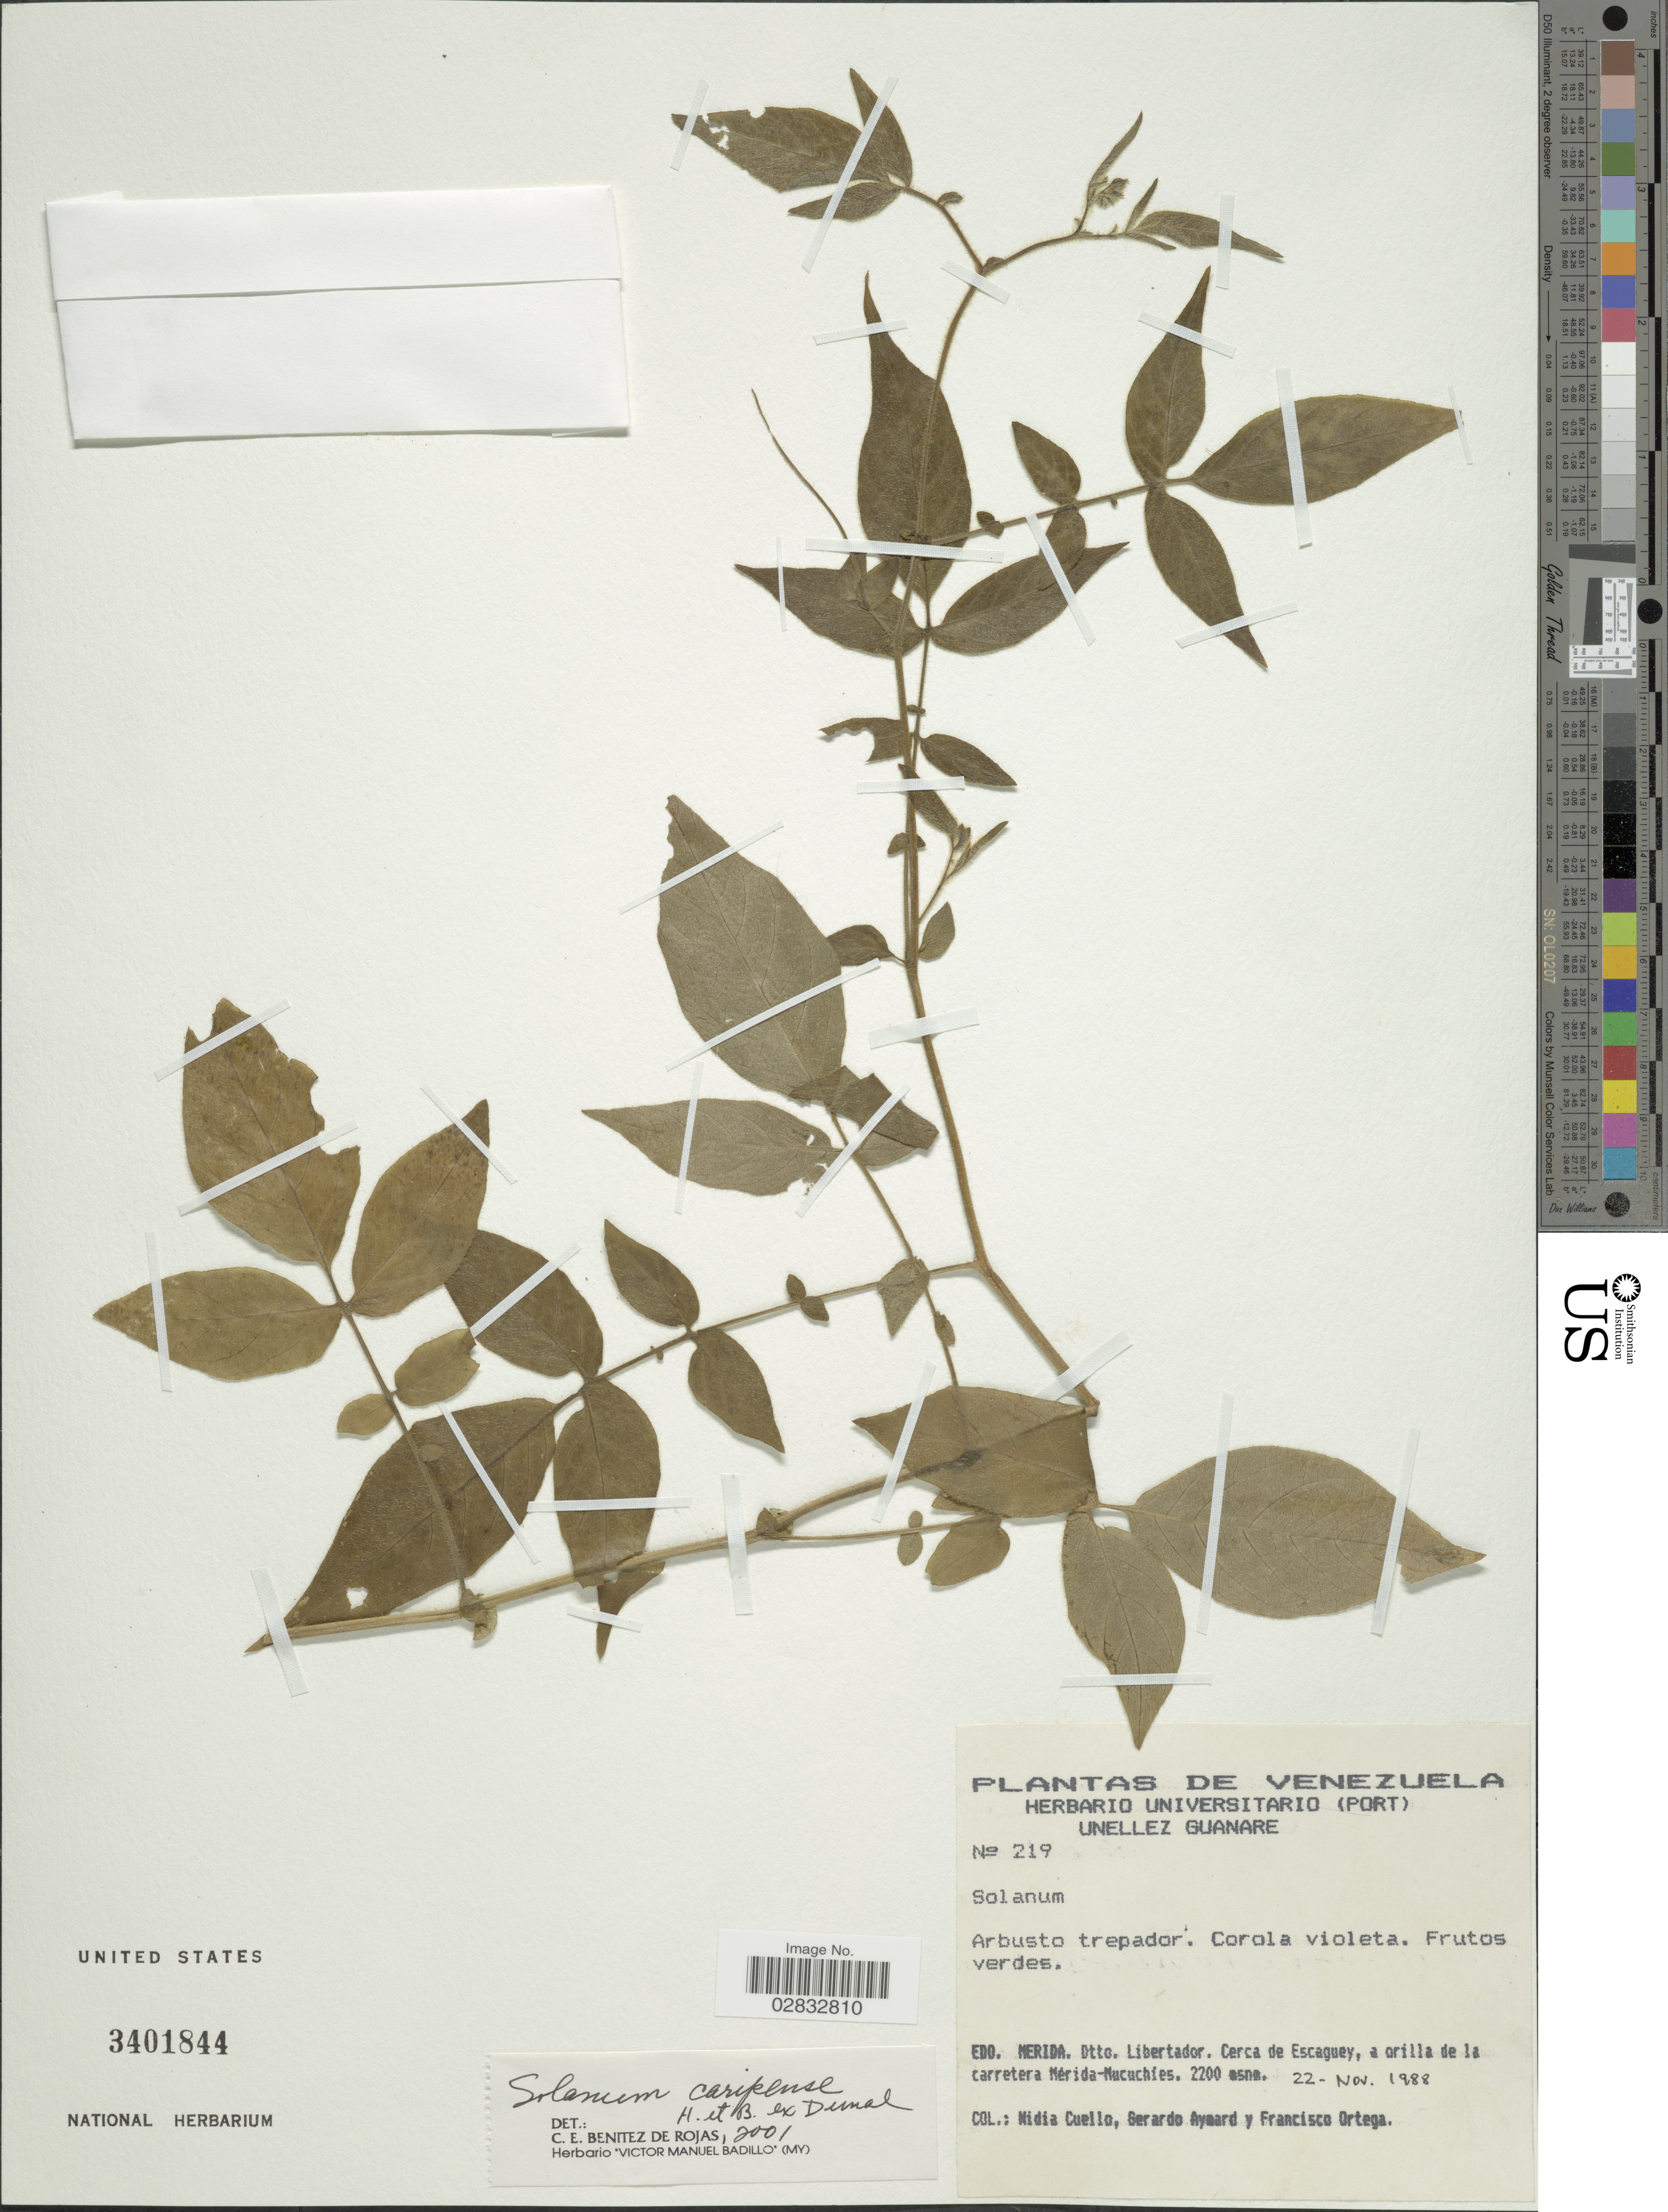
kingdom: Plantae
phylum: Tracheophyta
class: Magnoliopsida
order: Solanales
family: Solanaceae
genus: Solanum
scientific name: Solanum caripense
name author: Humb. & Bonpl. ex Dunal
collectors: N. L. Cuello, G. A. Aymard & F. J. Ortega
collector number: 219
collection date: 1988-11-22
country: Venezuela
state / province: Mérida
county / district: Libertador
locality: Cerca de Escaguey, a orilla carretera Mérida-Nucuchies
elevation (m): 2200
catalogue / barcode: US 3401844